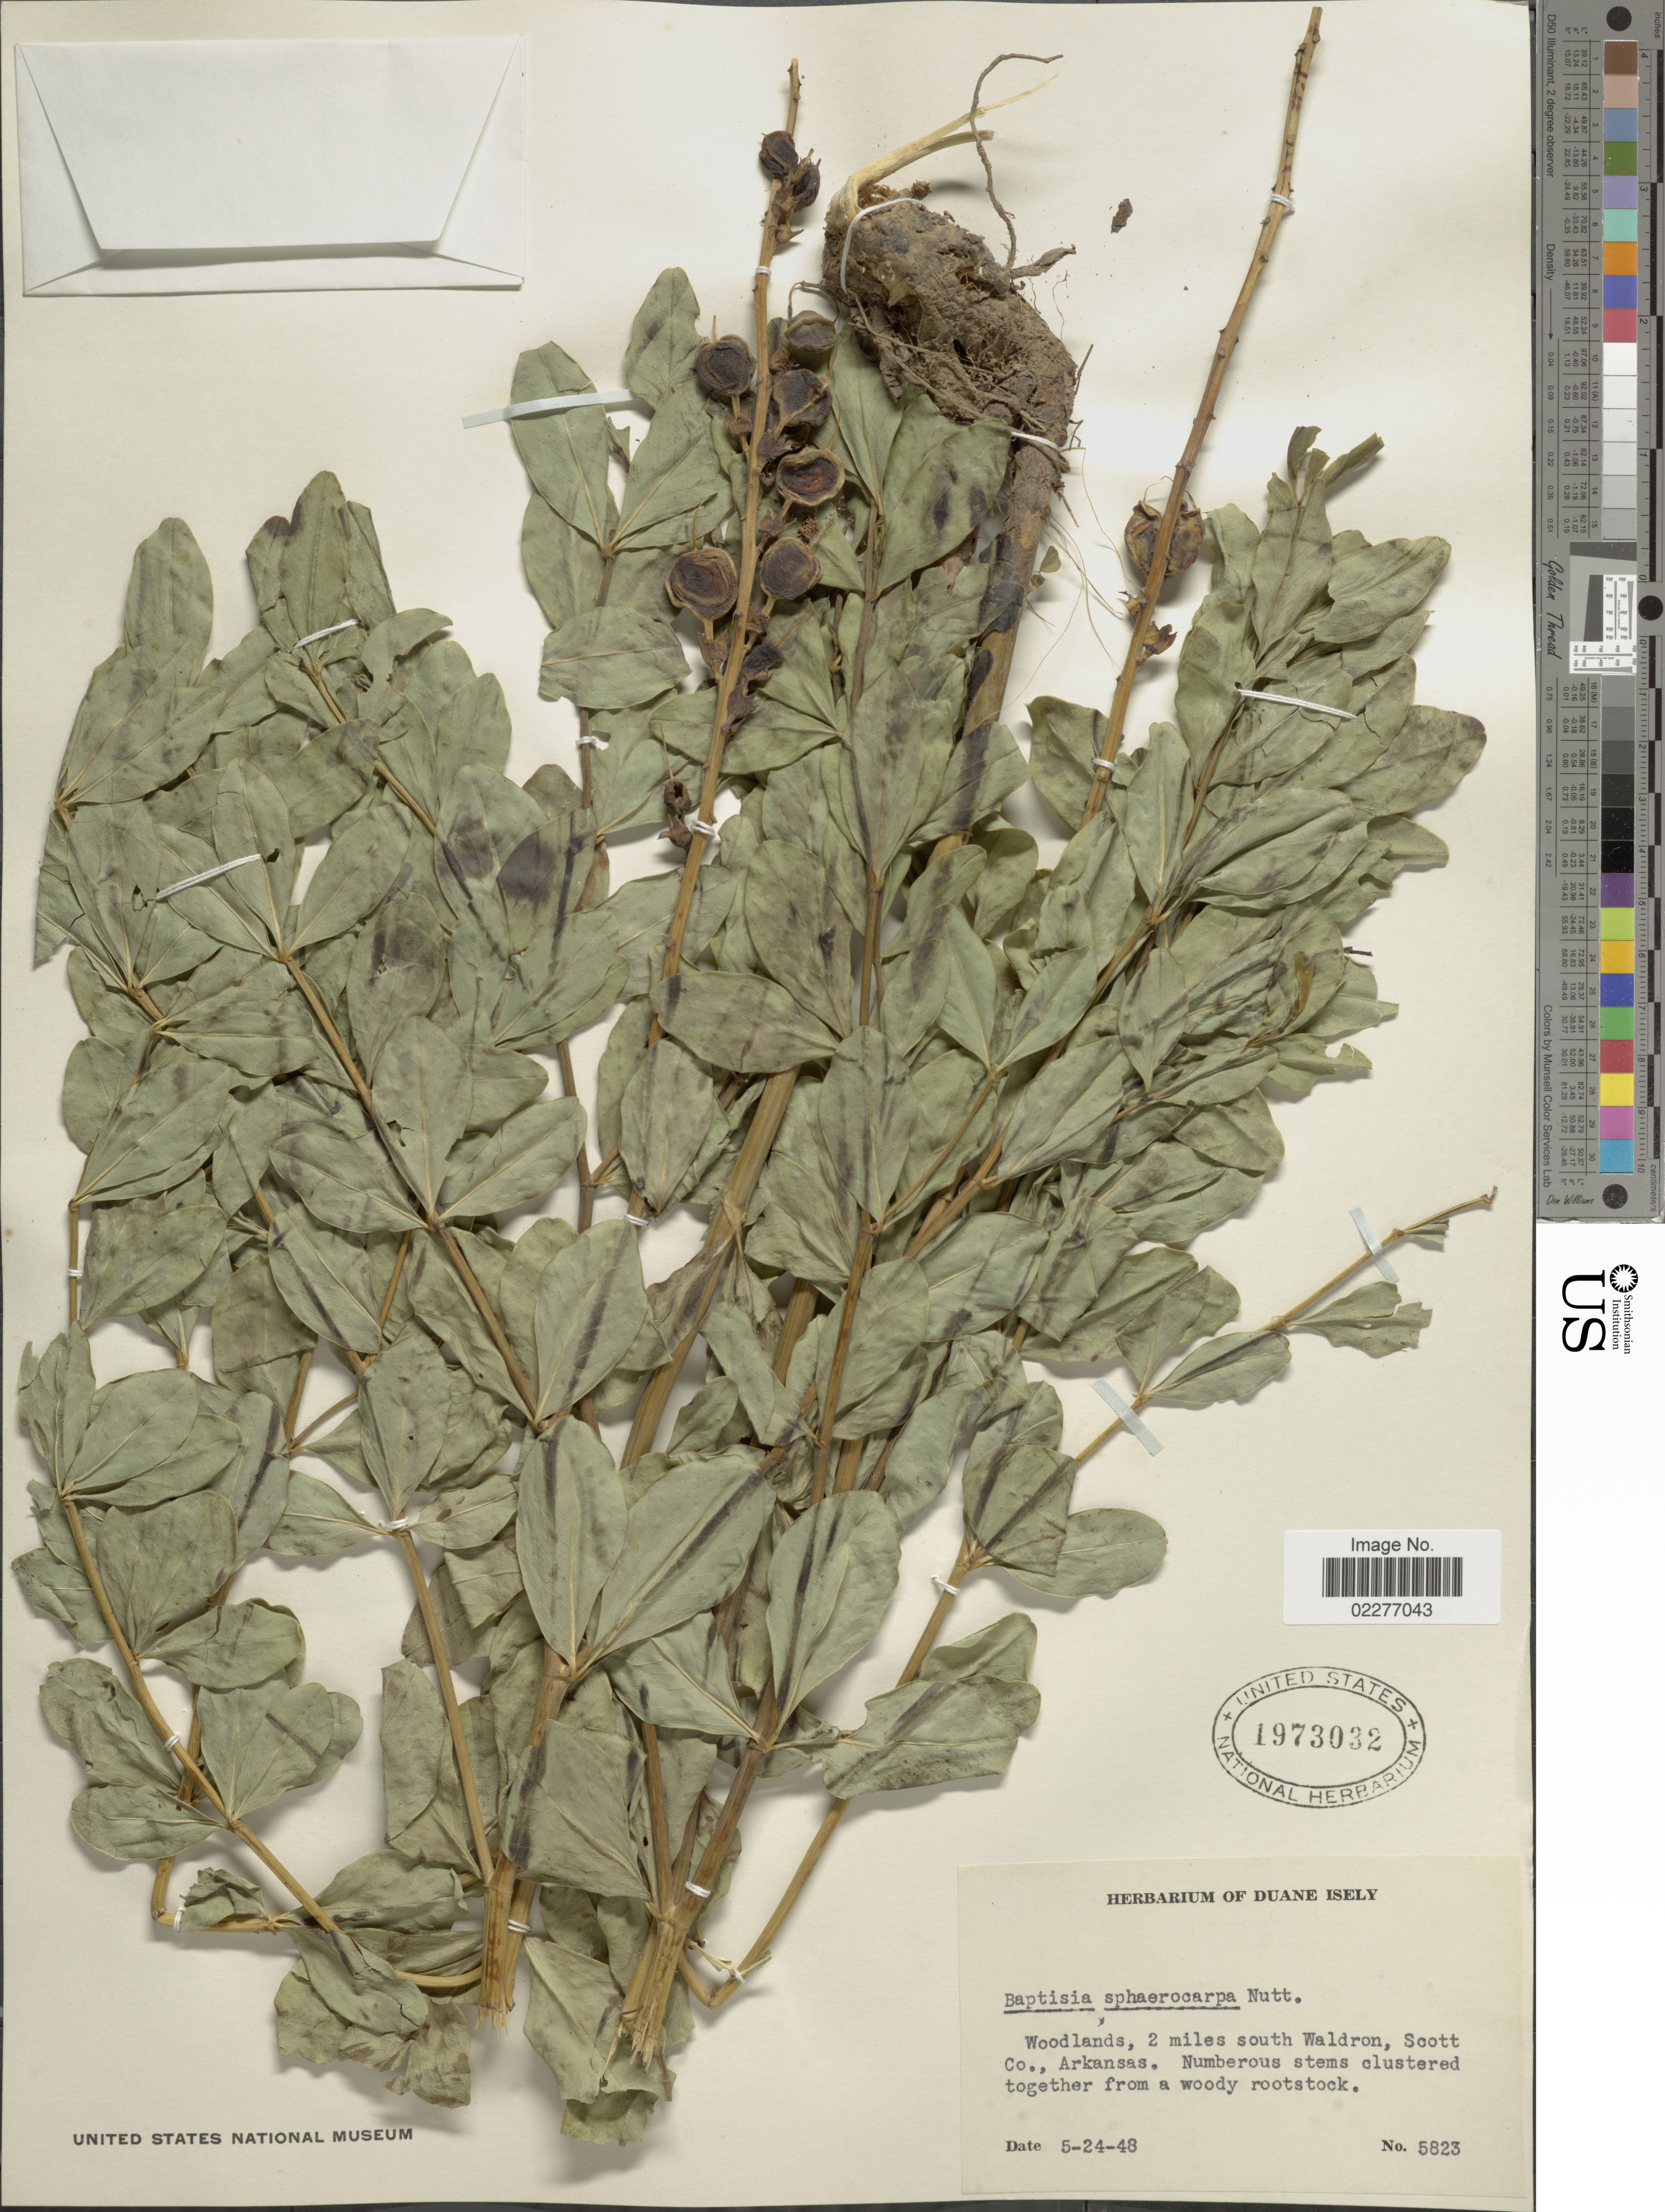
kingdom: Plantae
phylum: Tracheophyta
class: Magnoliopsida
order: Fabales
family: Fabaceae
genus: Baptisia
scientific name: Baptisia sphaerocarpa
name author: Nutt.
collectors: ex. herb. Duane Isely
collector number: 5823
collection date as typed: Transcribed d/m/y: 24/5/48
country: United States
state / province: Arkansas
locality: Woodlands, 2 miles south Waldron, Scott Co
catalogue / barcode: US 1973032